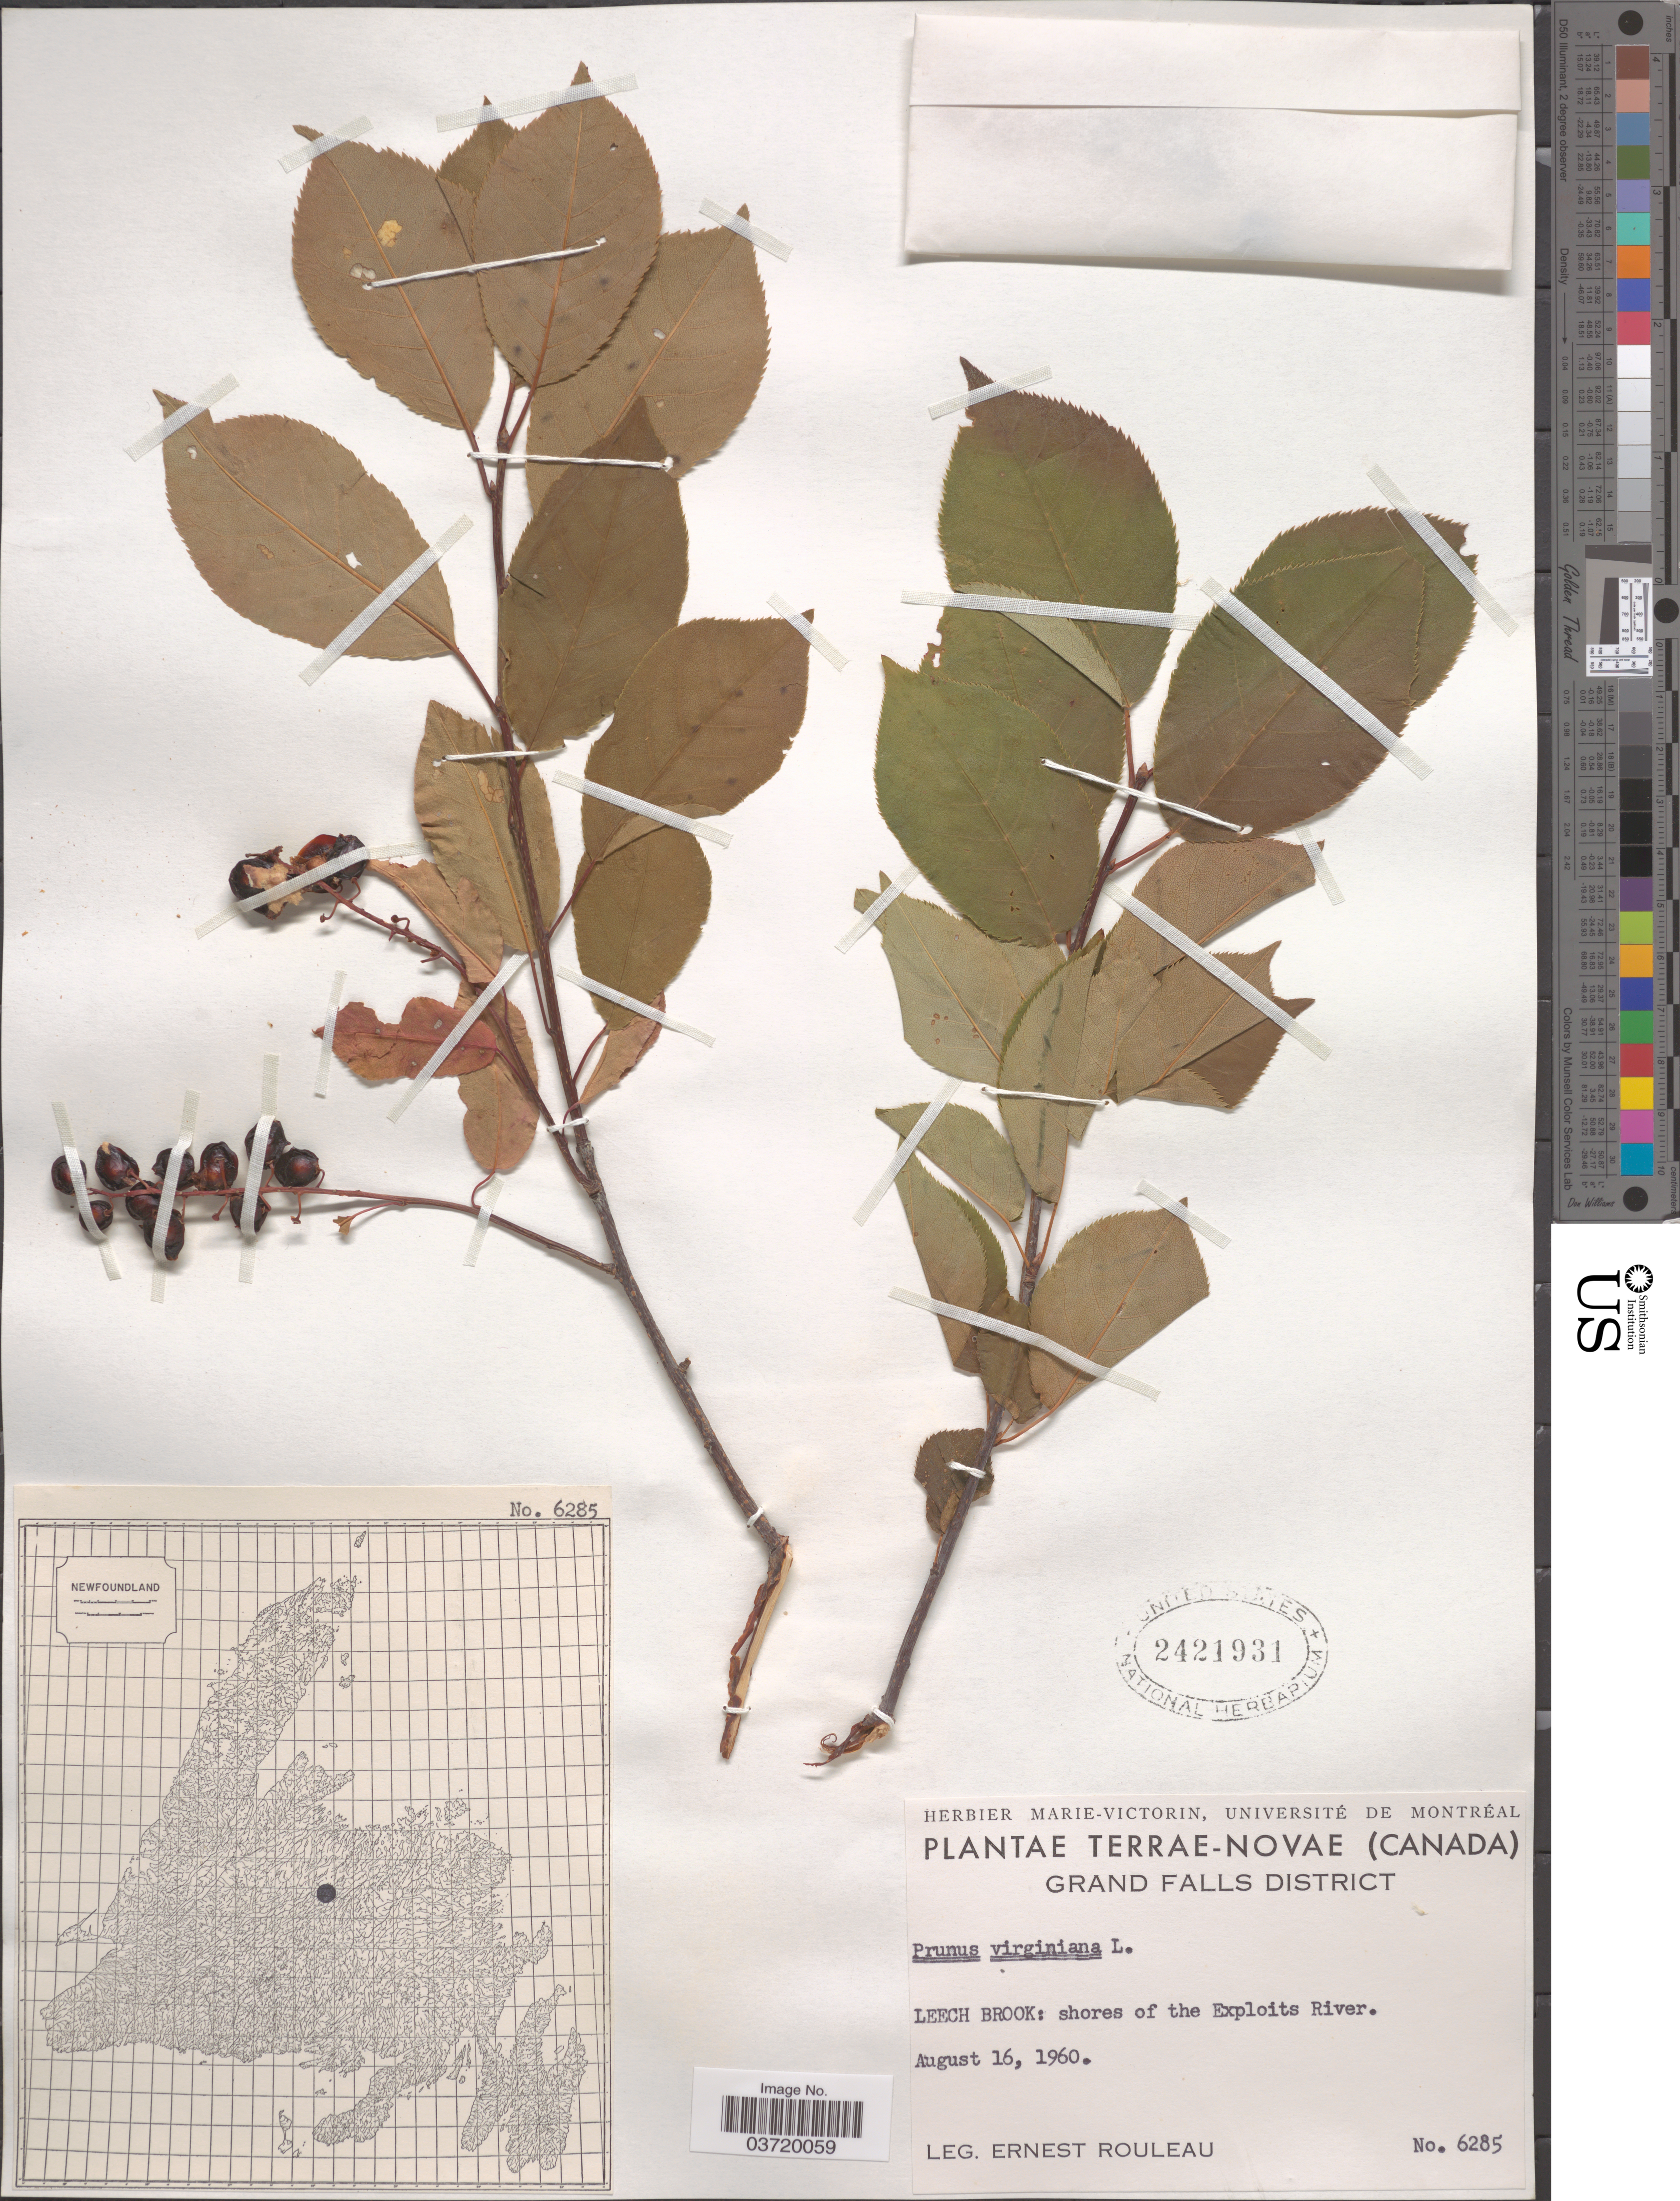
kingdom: Plantae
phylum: Tracheophyta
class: Magnoliopsida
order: Rosales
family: Rosaceae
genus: Prunus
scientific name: Prunus virginiana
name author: L.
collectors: E. Rouleau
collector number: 6285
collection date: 1960-08-16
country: Canada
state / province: Newfoundland and Labrador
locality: Terrae-Novae. Grand Falls District. Leech Brook: shores of the Exploits River.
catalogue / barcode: US 2421931